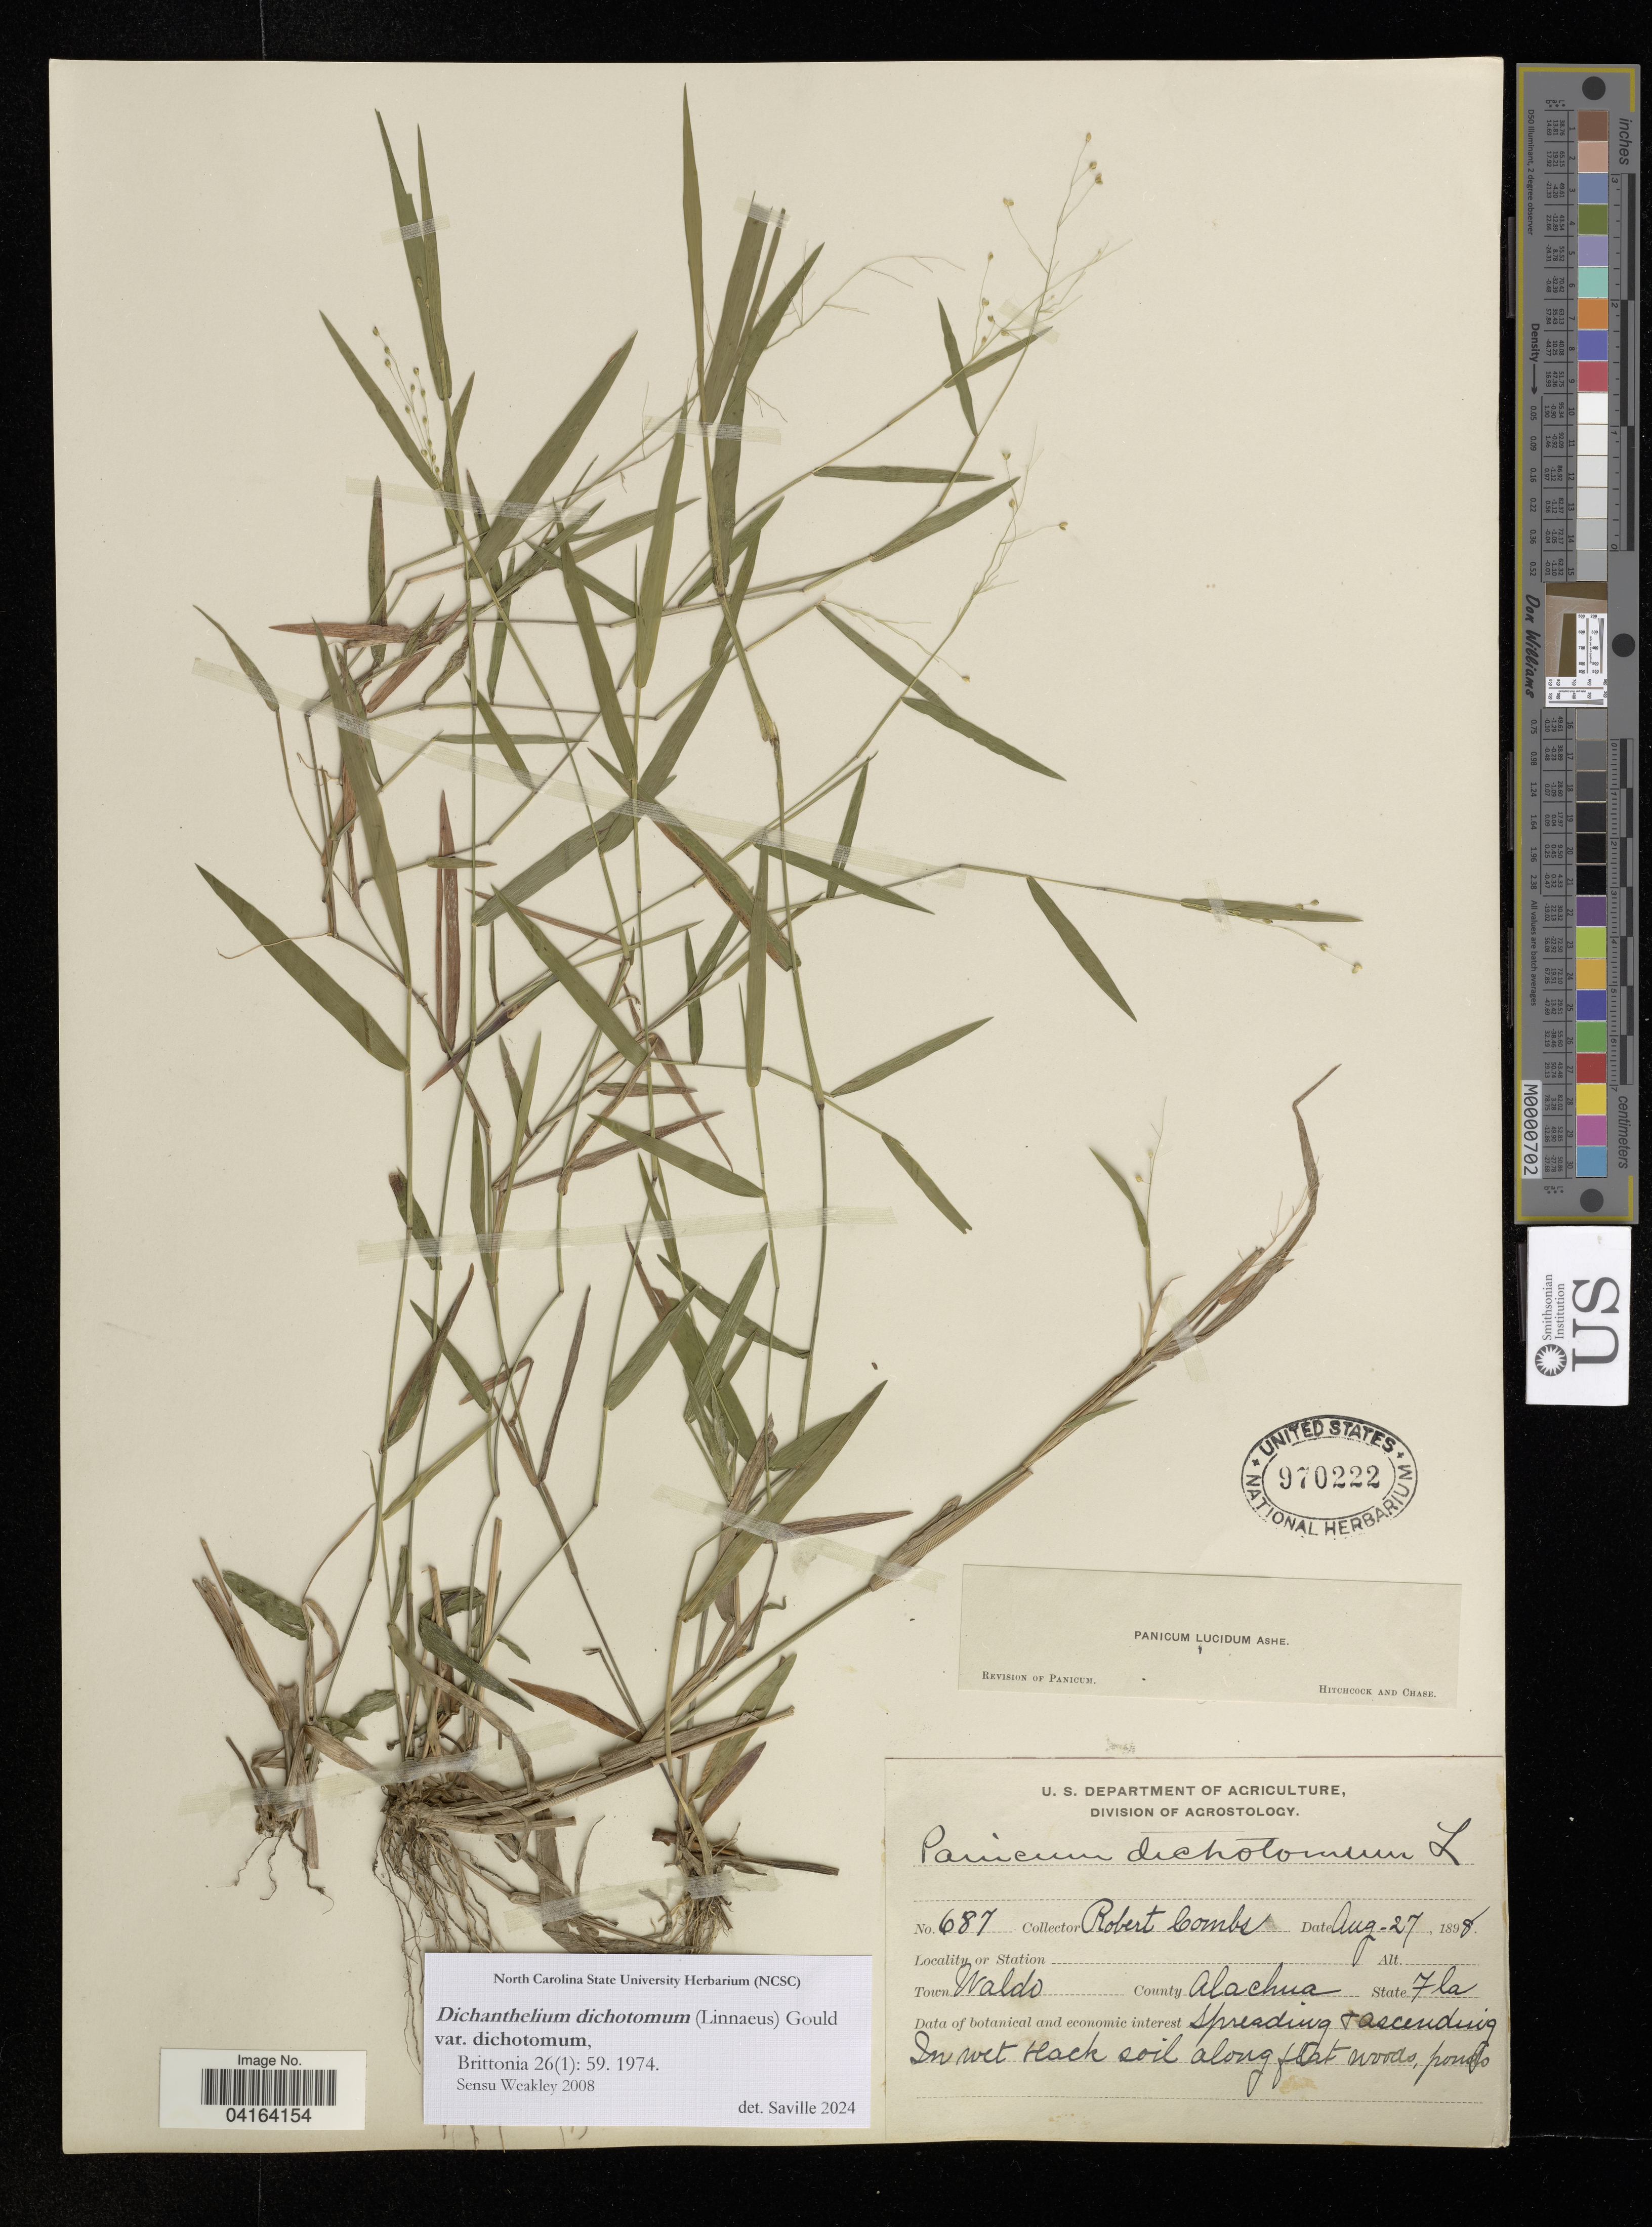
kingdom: Plantae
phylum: Tracheophyta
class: Liliopsida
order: Poales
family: Poaceae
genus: Dichanthelium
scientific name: Dichanthelium dichotomum var. dichotomum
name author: (L.) Gould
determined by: Saville, A. C., (NCSC), North Carolina State University (UNITED STATES)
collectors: R. Combs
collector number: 687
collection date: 1898-08-27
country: United States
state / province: Florida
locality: Towm Waldo. County Alachua.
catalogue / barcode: US 970222